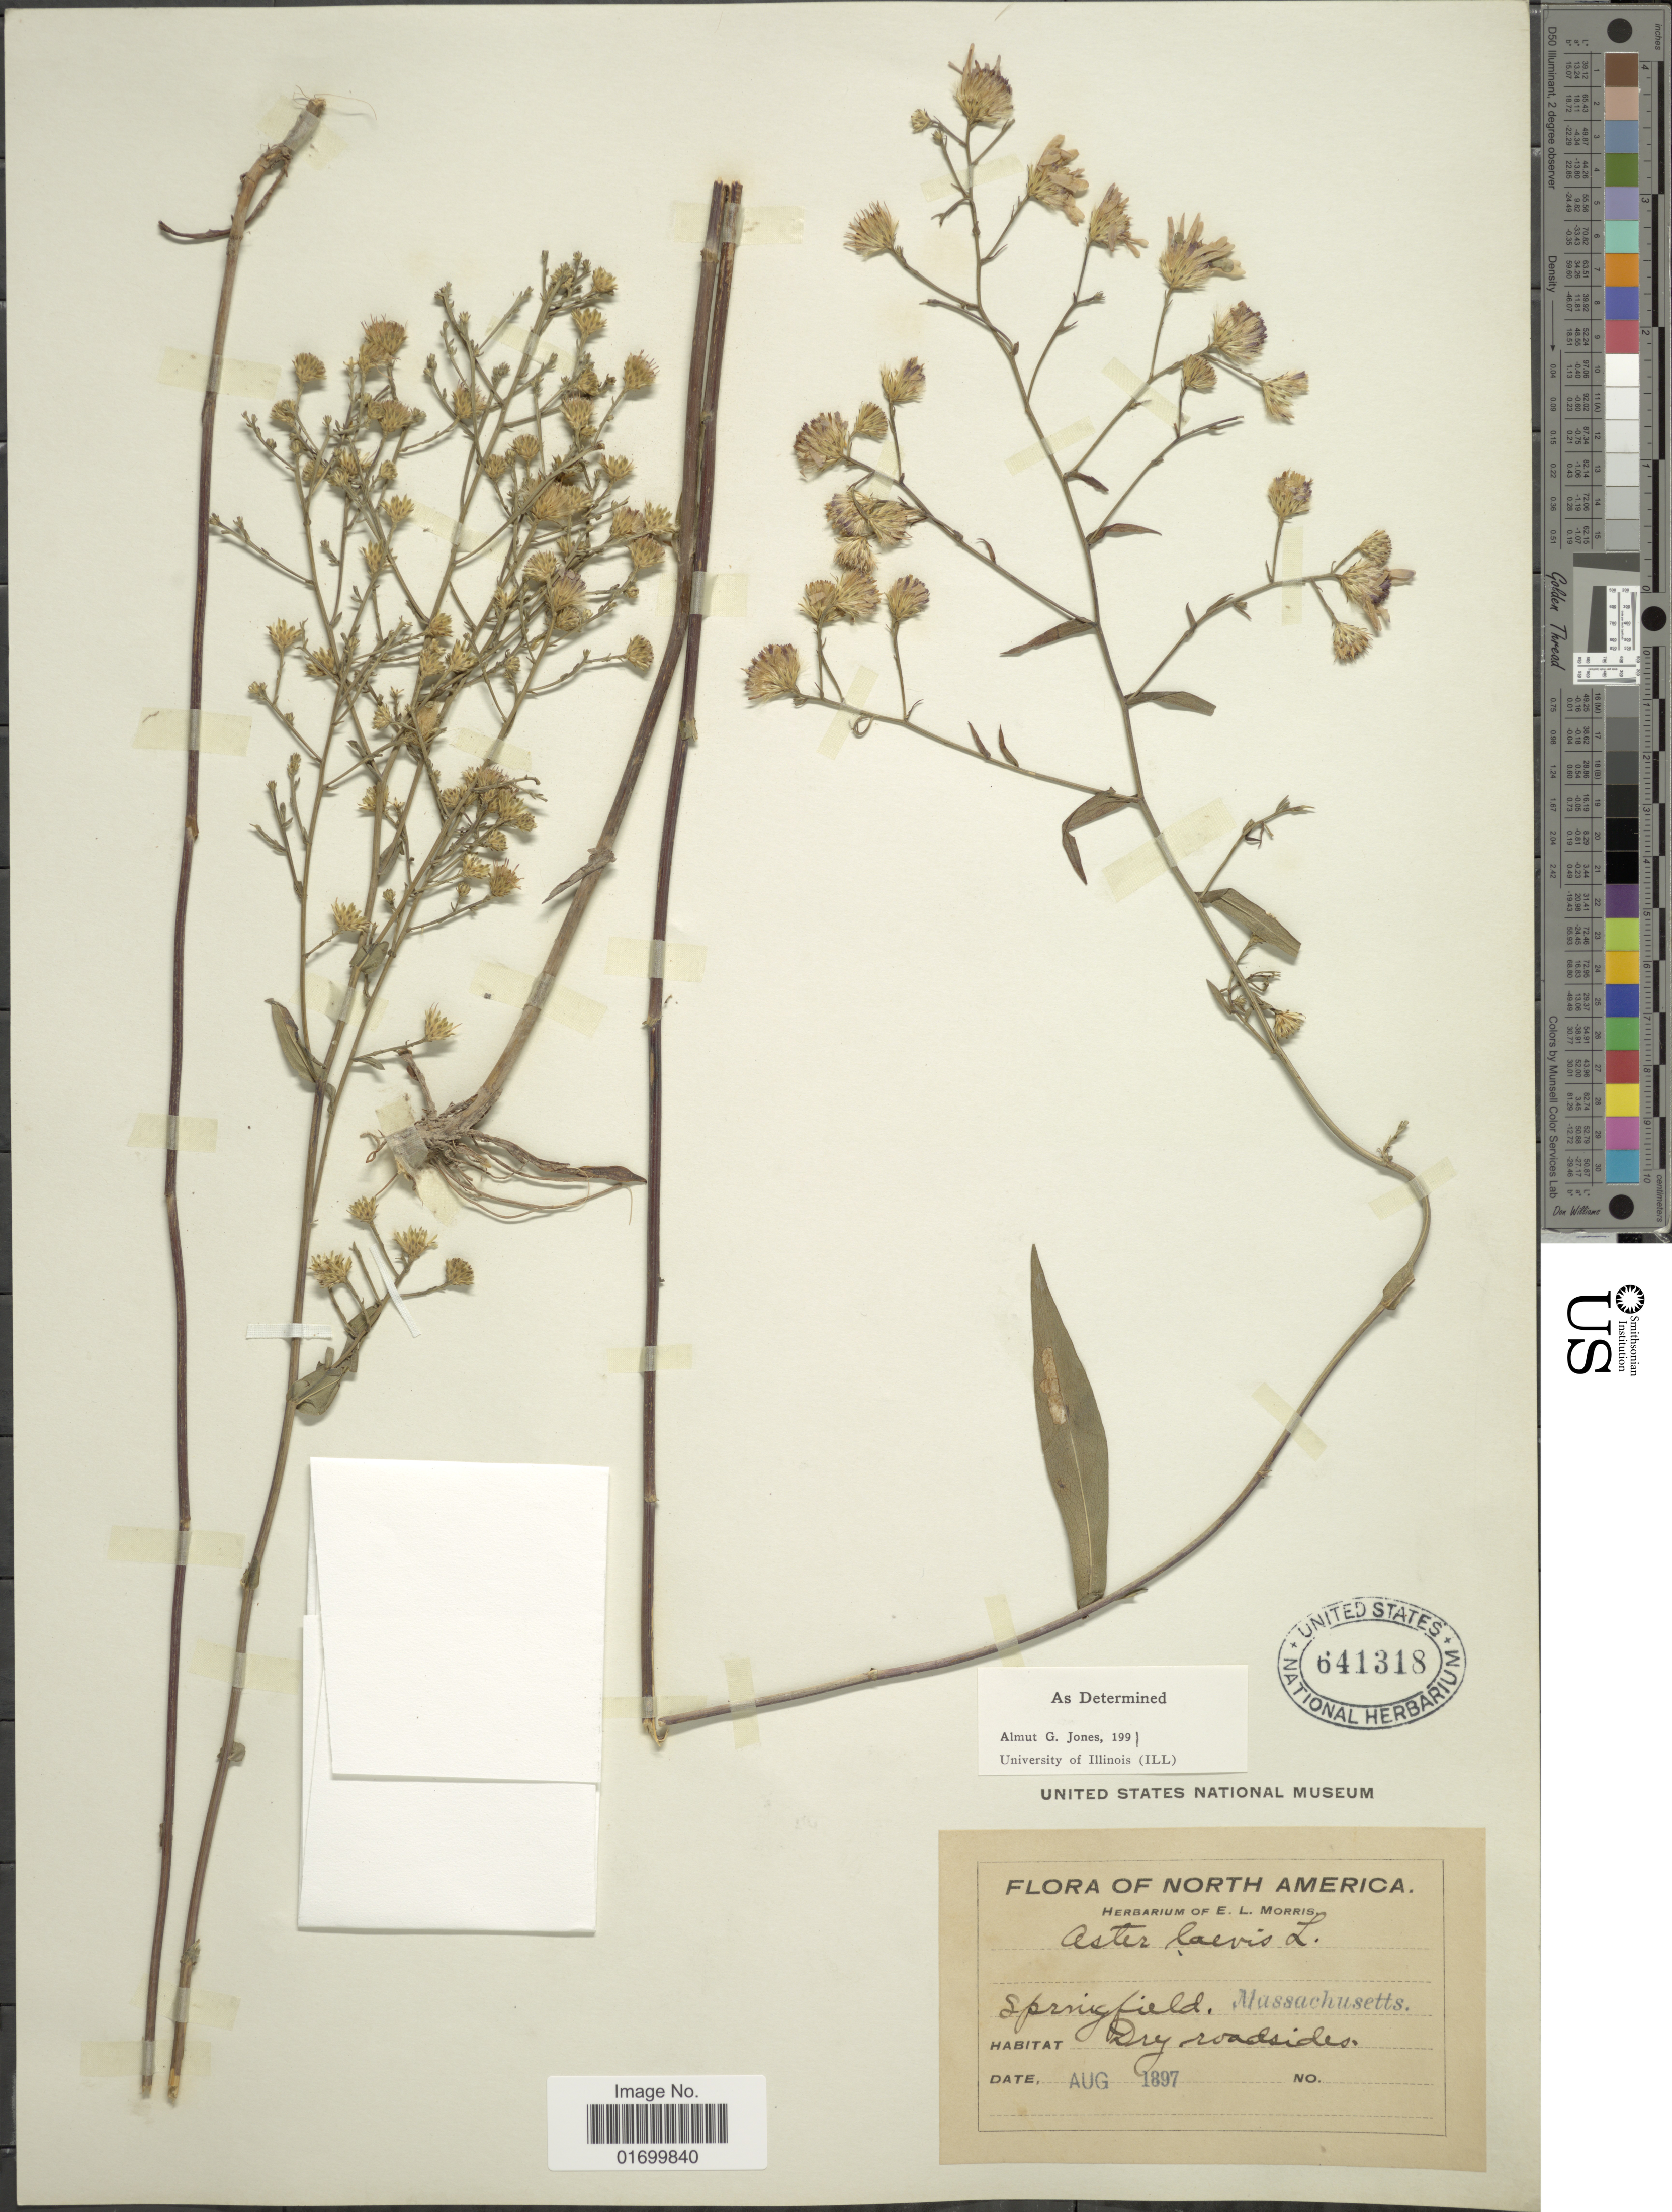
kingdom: Plantae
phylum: Tracheophyta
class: Magnoliopsida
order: Asterales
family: Asteraceae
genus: Symphyotrichum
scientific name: Symphyotrichum laeve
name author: (L.) Á. Löve & D. Löve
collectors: ex herb. E.L. Morris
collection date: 1897-08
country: United States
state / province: Massachusetts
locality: Springfield.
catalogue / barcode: US 641318